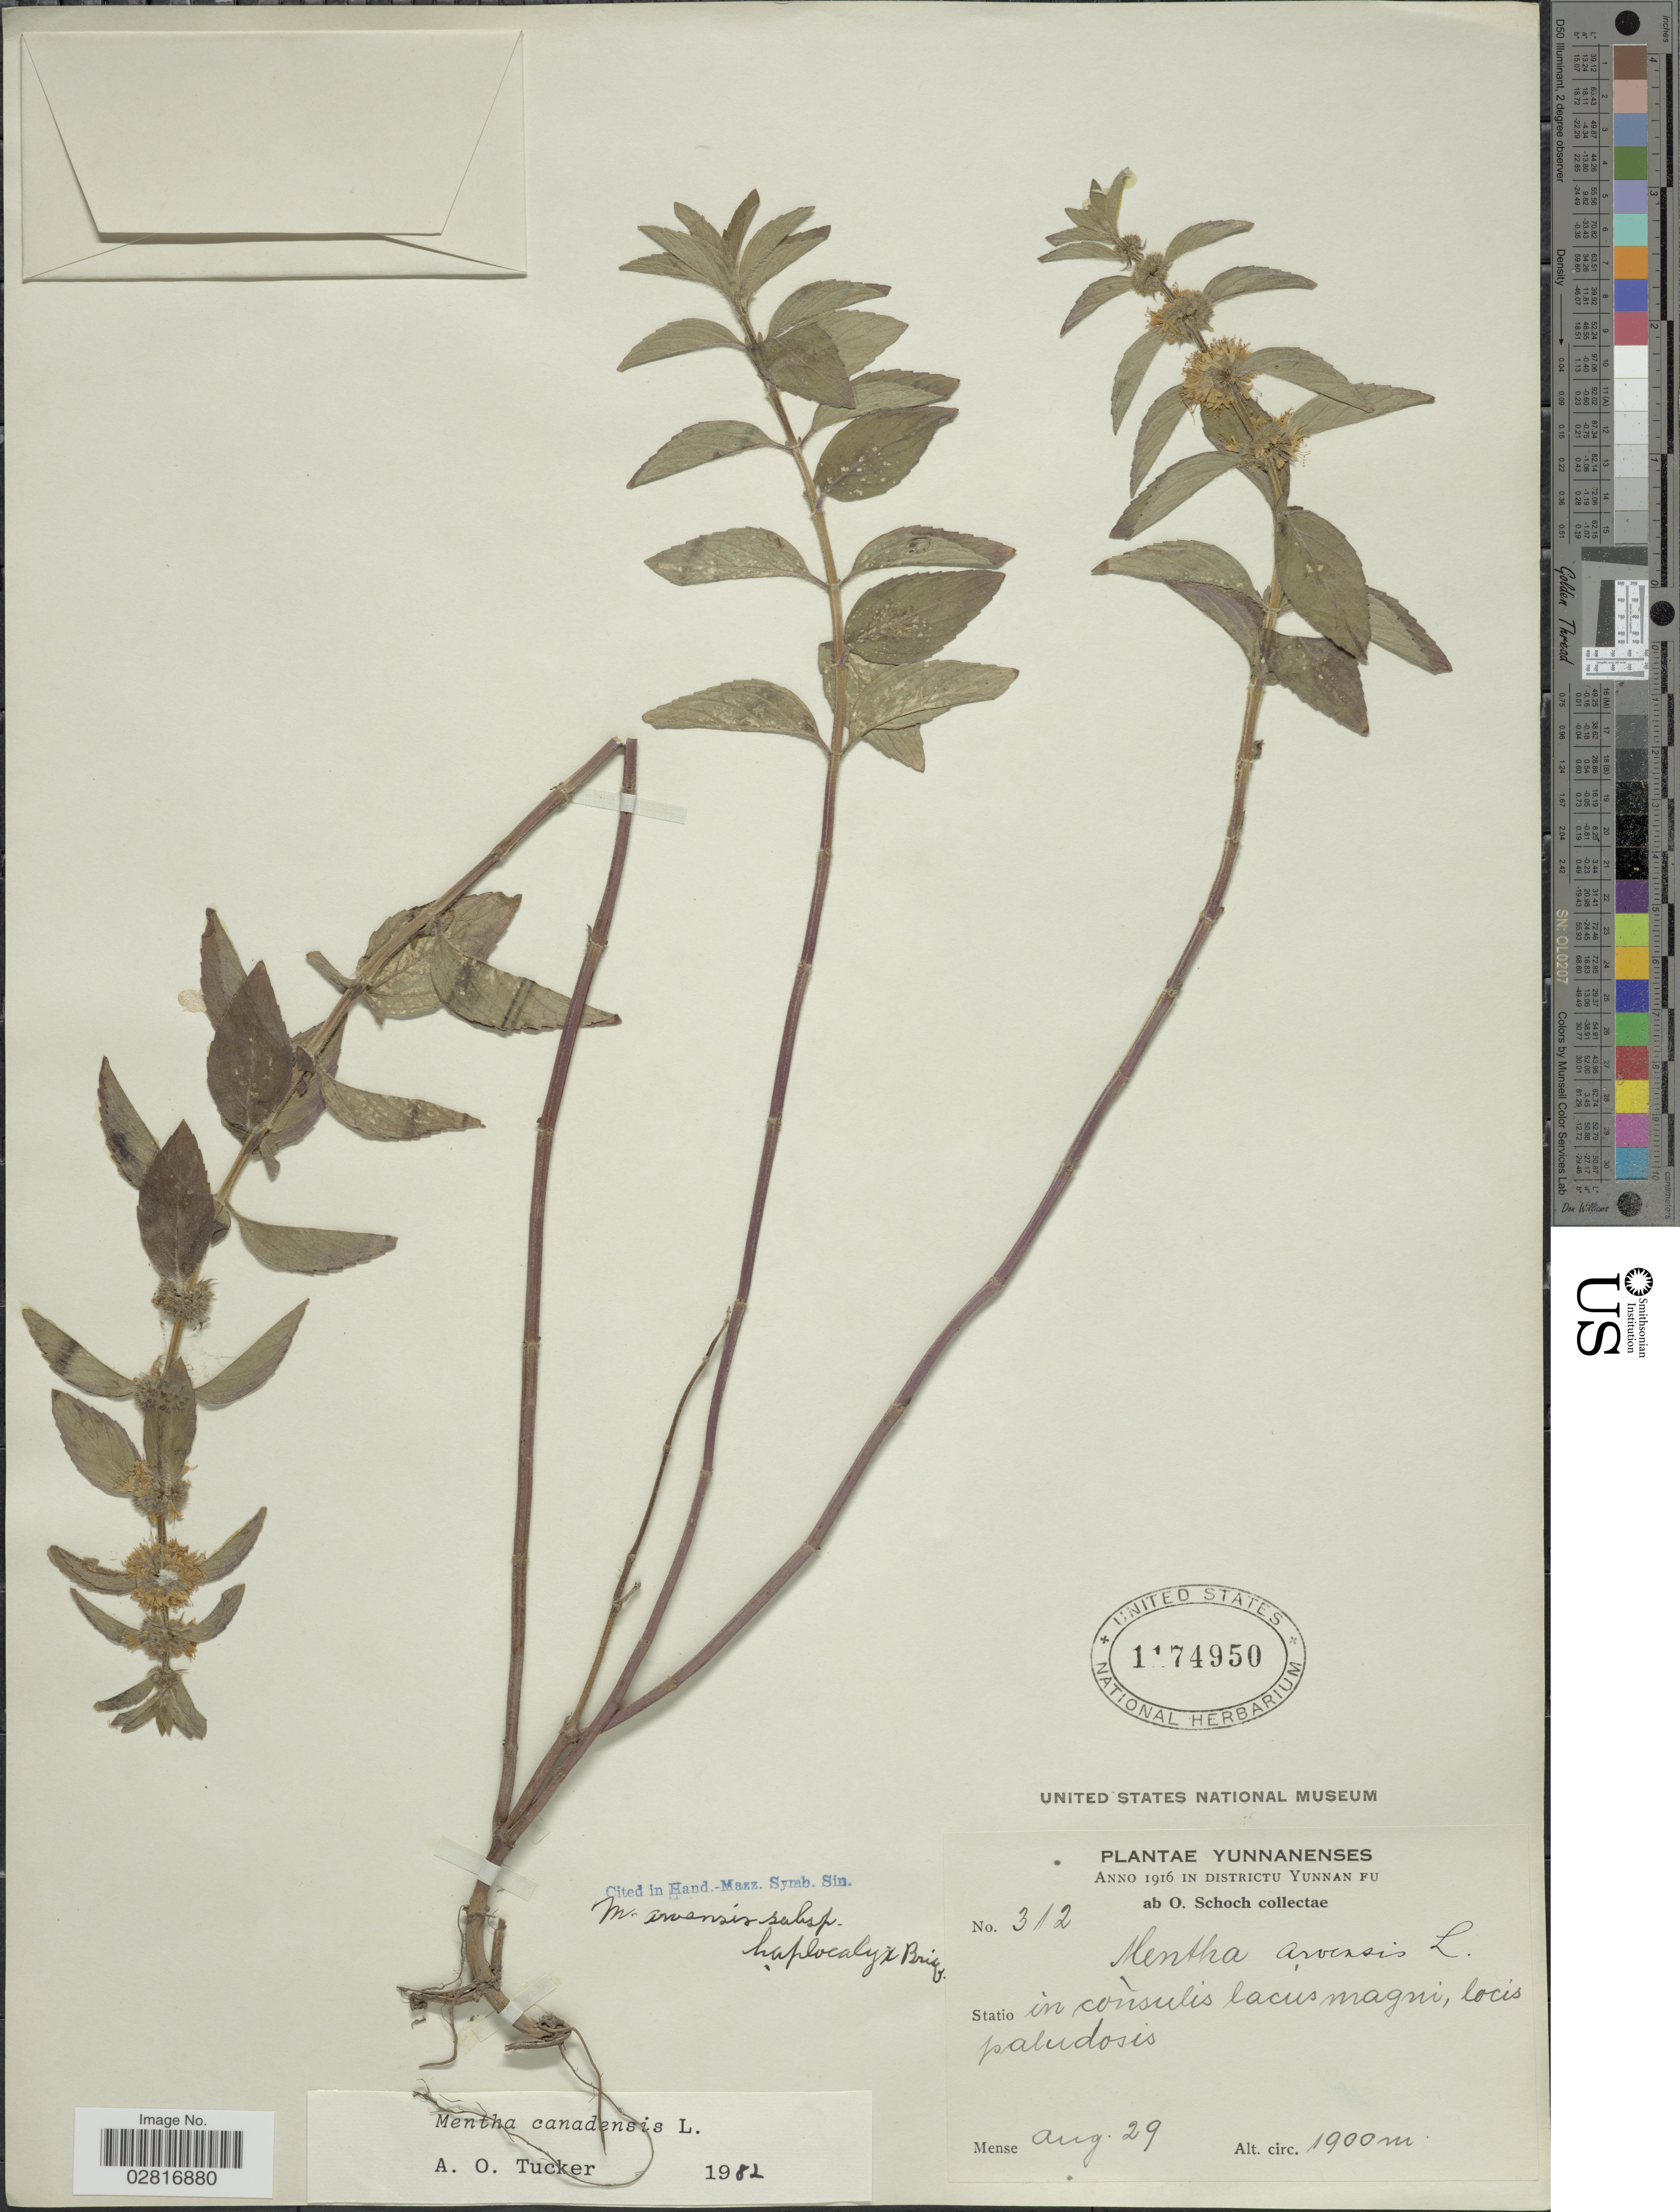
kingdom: Plantae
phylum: Tracheophyta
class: Magnoliopsida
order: Lamiales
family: Lamiaceae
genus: Mentha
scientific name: Mentha canadensis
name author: L.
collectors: O. Schoch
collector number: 312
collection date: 1916-08-29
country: China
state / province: Yunnan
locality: Yunnanenses, In Districtu Yunnan Fu.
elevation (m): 1900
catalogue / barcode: US 1174950